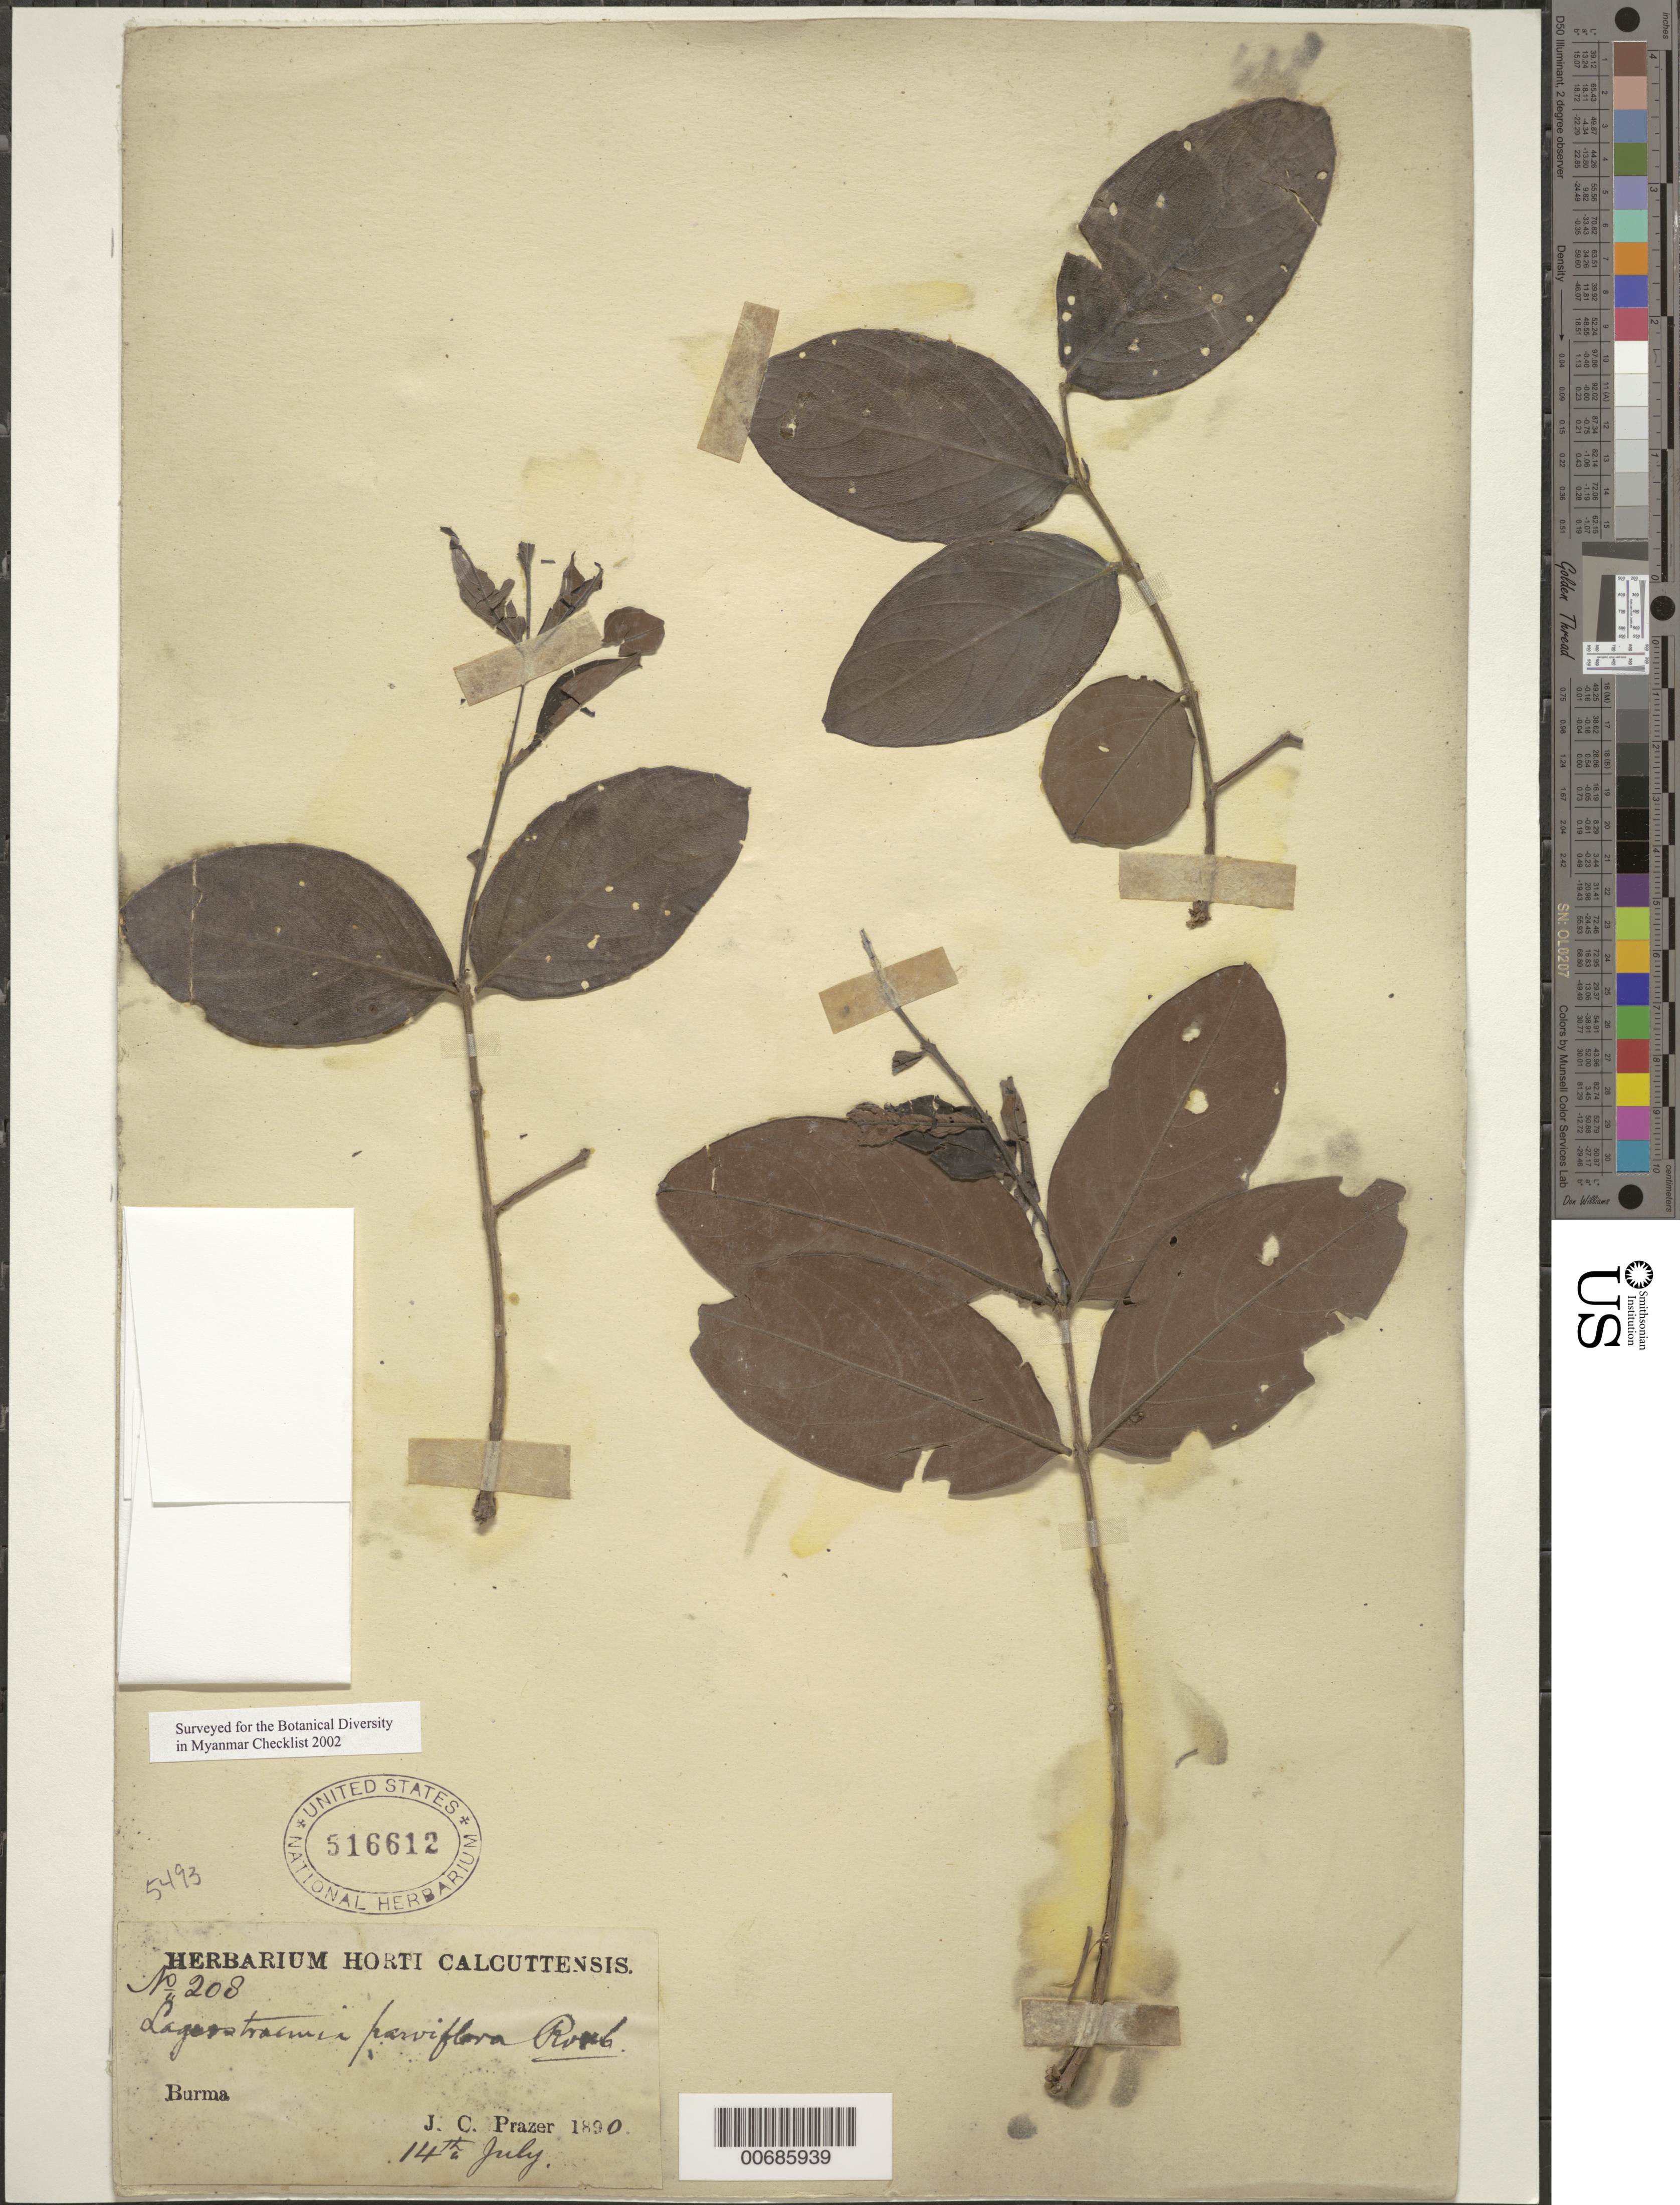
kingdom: Plantae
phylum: Tracheophyta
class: Magnoliopsida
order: Myrtales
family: Lythraceae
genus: Lagerstroemia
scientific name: Lagerstroemia parviflora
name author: Roxb.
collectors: J. Prazer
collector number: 208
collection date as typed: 14 Jul 1890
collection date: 1890-07-14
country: Myanmar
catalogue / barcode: US 516612